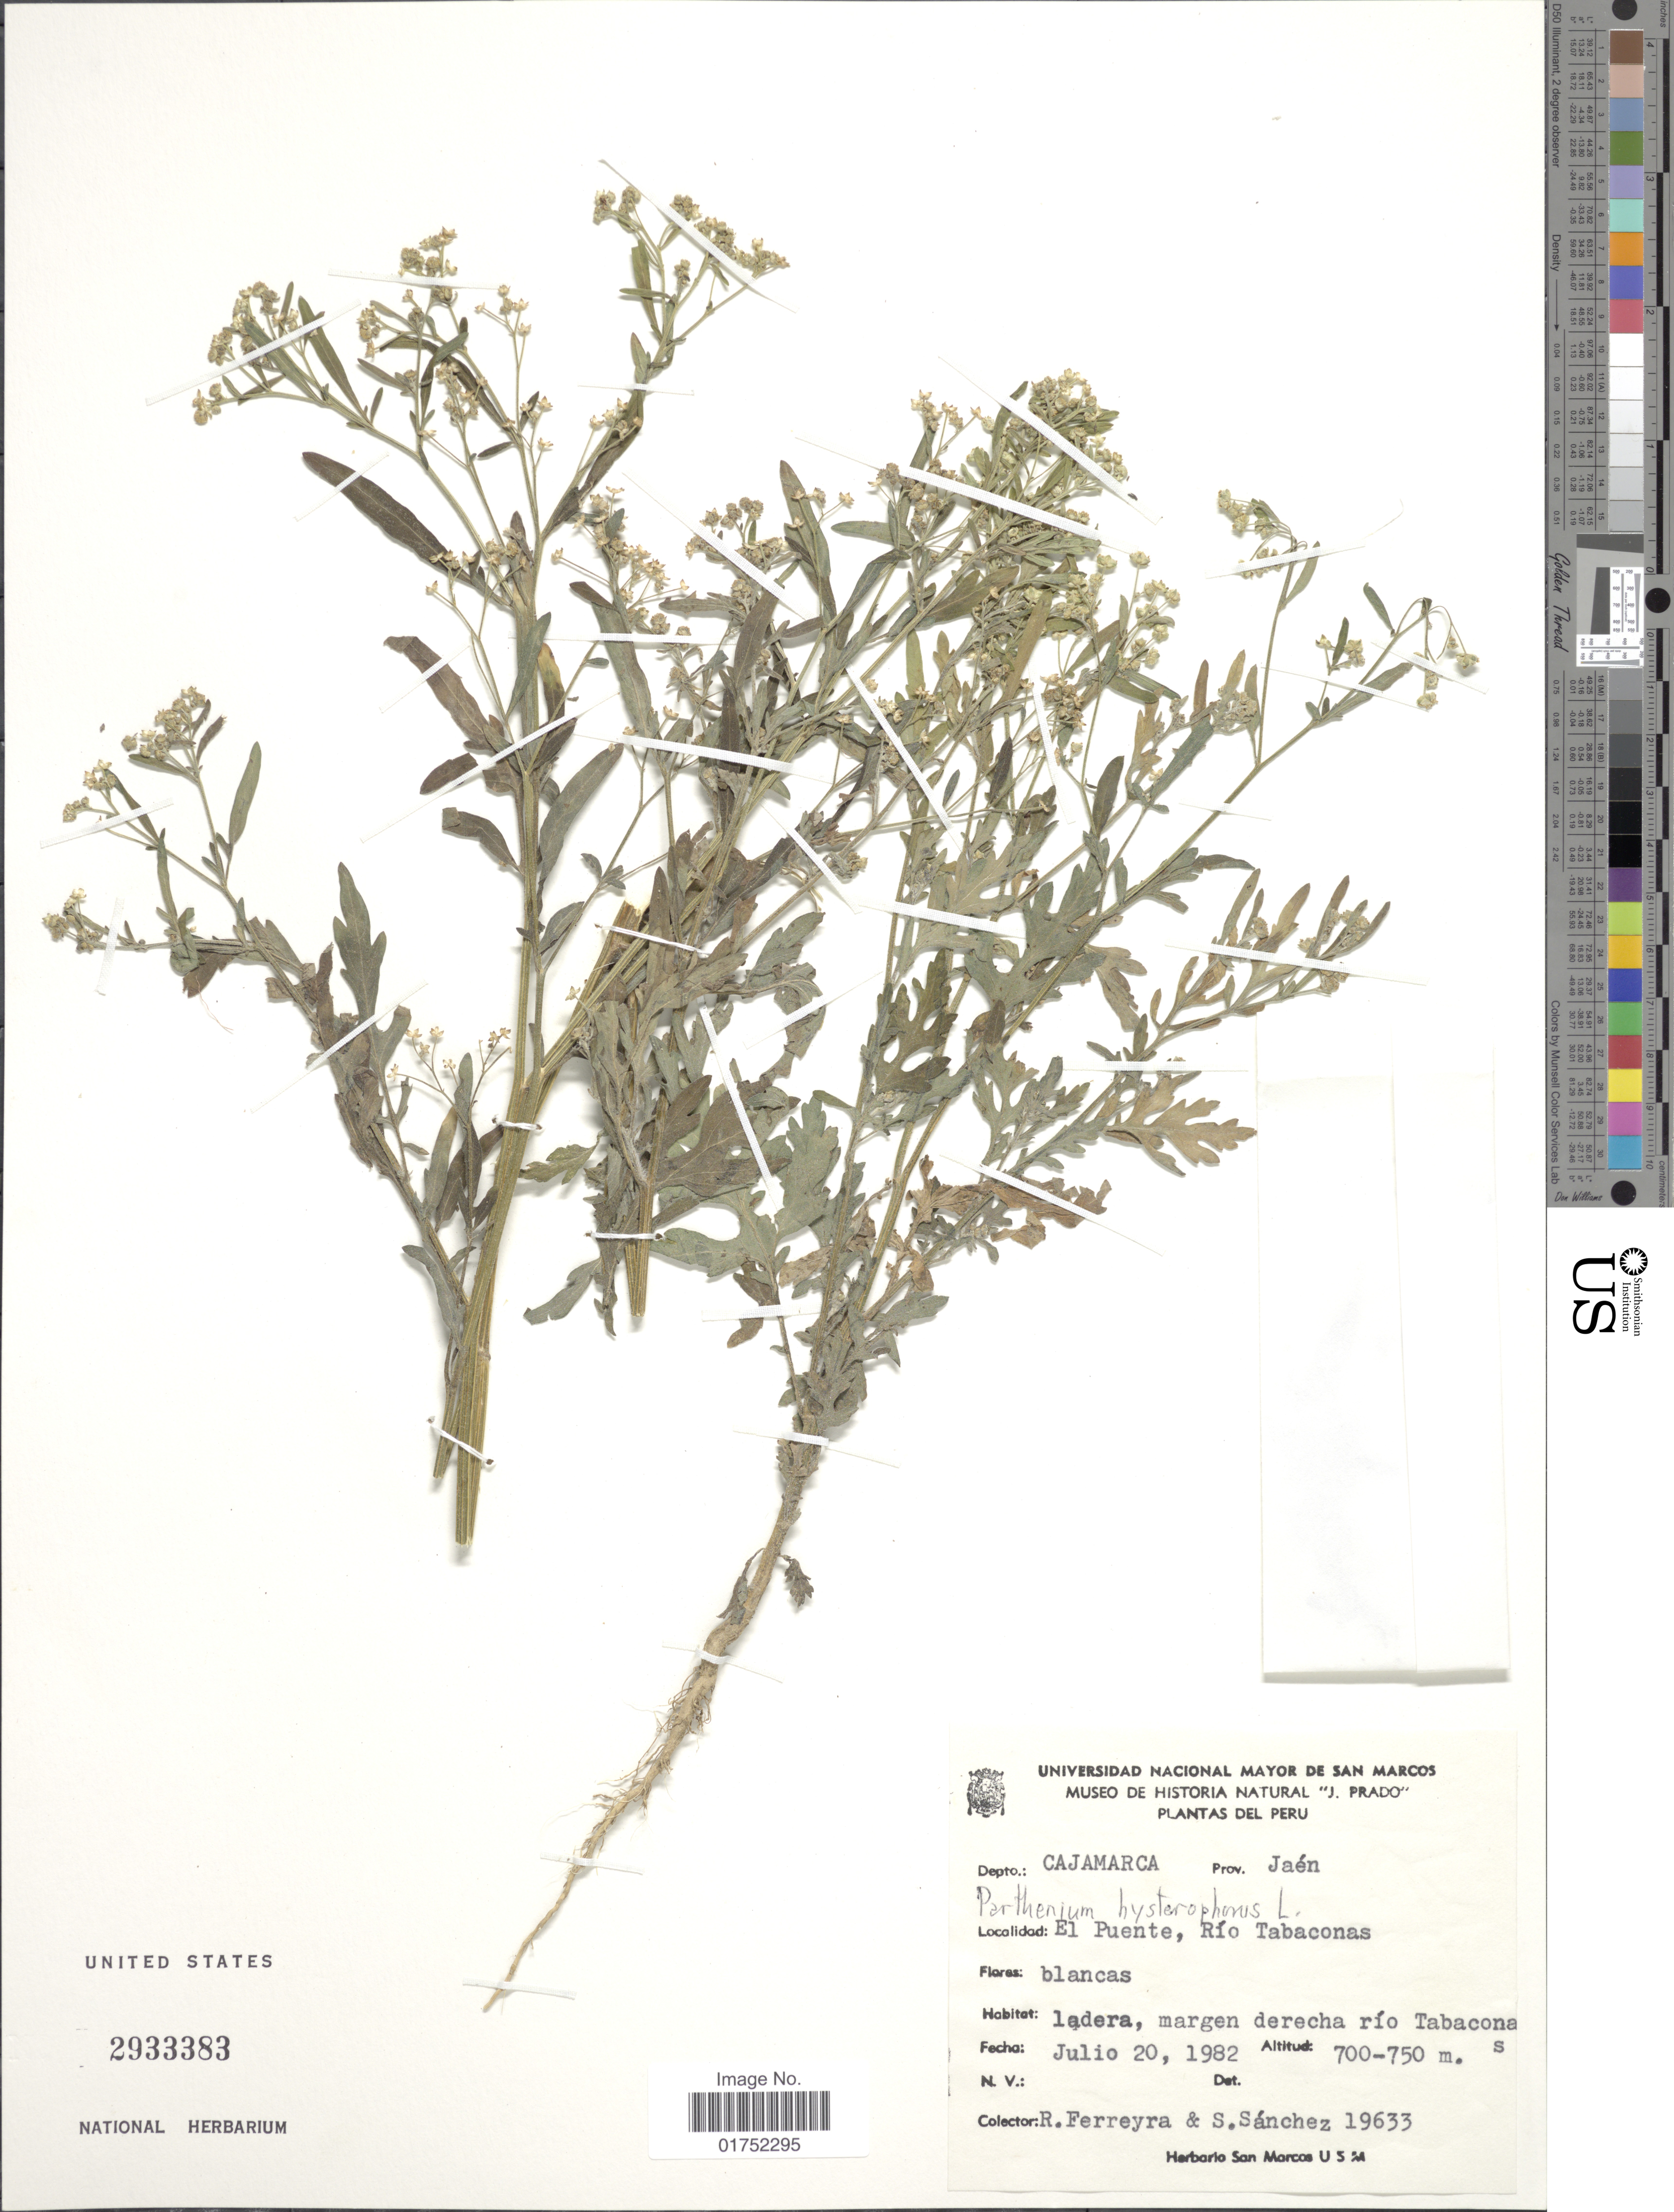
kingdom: Plantae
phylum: Tracheophyta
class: Magnoliopsida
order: Asterales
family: Asteraceae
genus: Parthenium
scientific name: Parthenium hysterophorus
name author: L.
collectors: R. A. Ferreyra & S. Sanchez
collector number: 19633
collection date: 1982-07-20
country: Peru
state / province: Cajamarca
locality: Prov. Jaen, El Puento, Rio Tabaconas, margen derecha rio Tabaconas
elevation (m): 700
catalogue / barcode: US 2933383